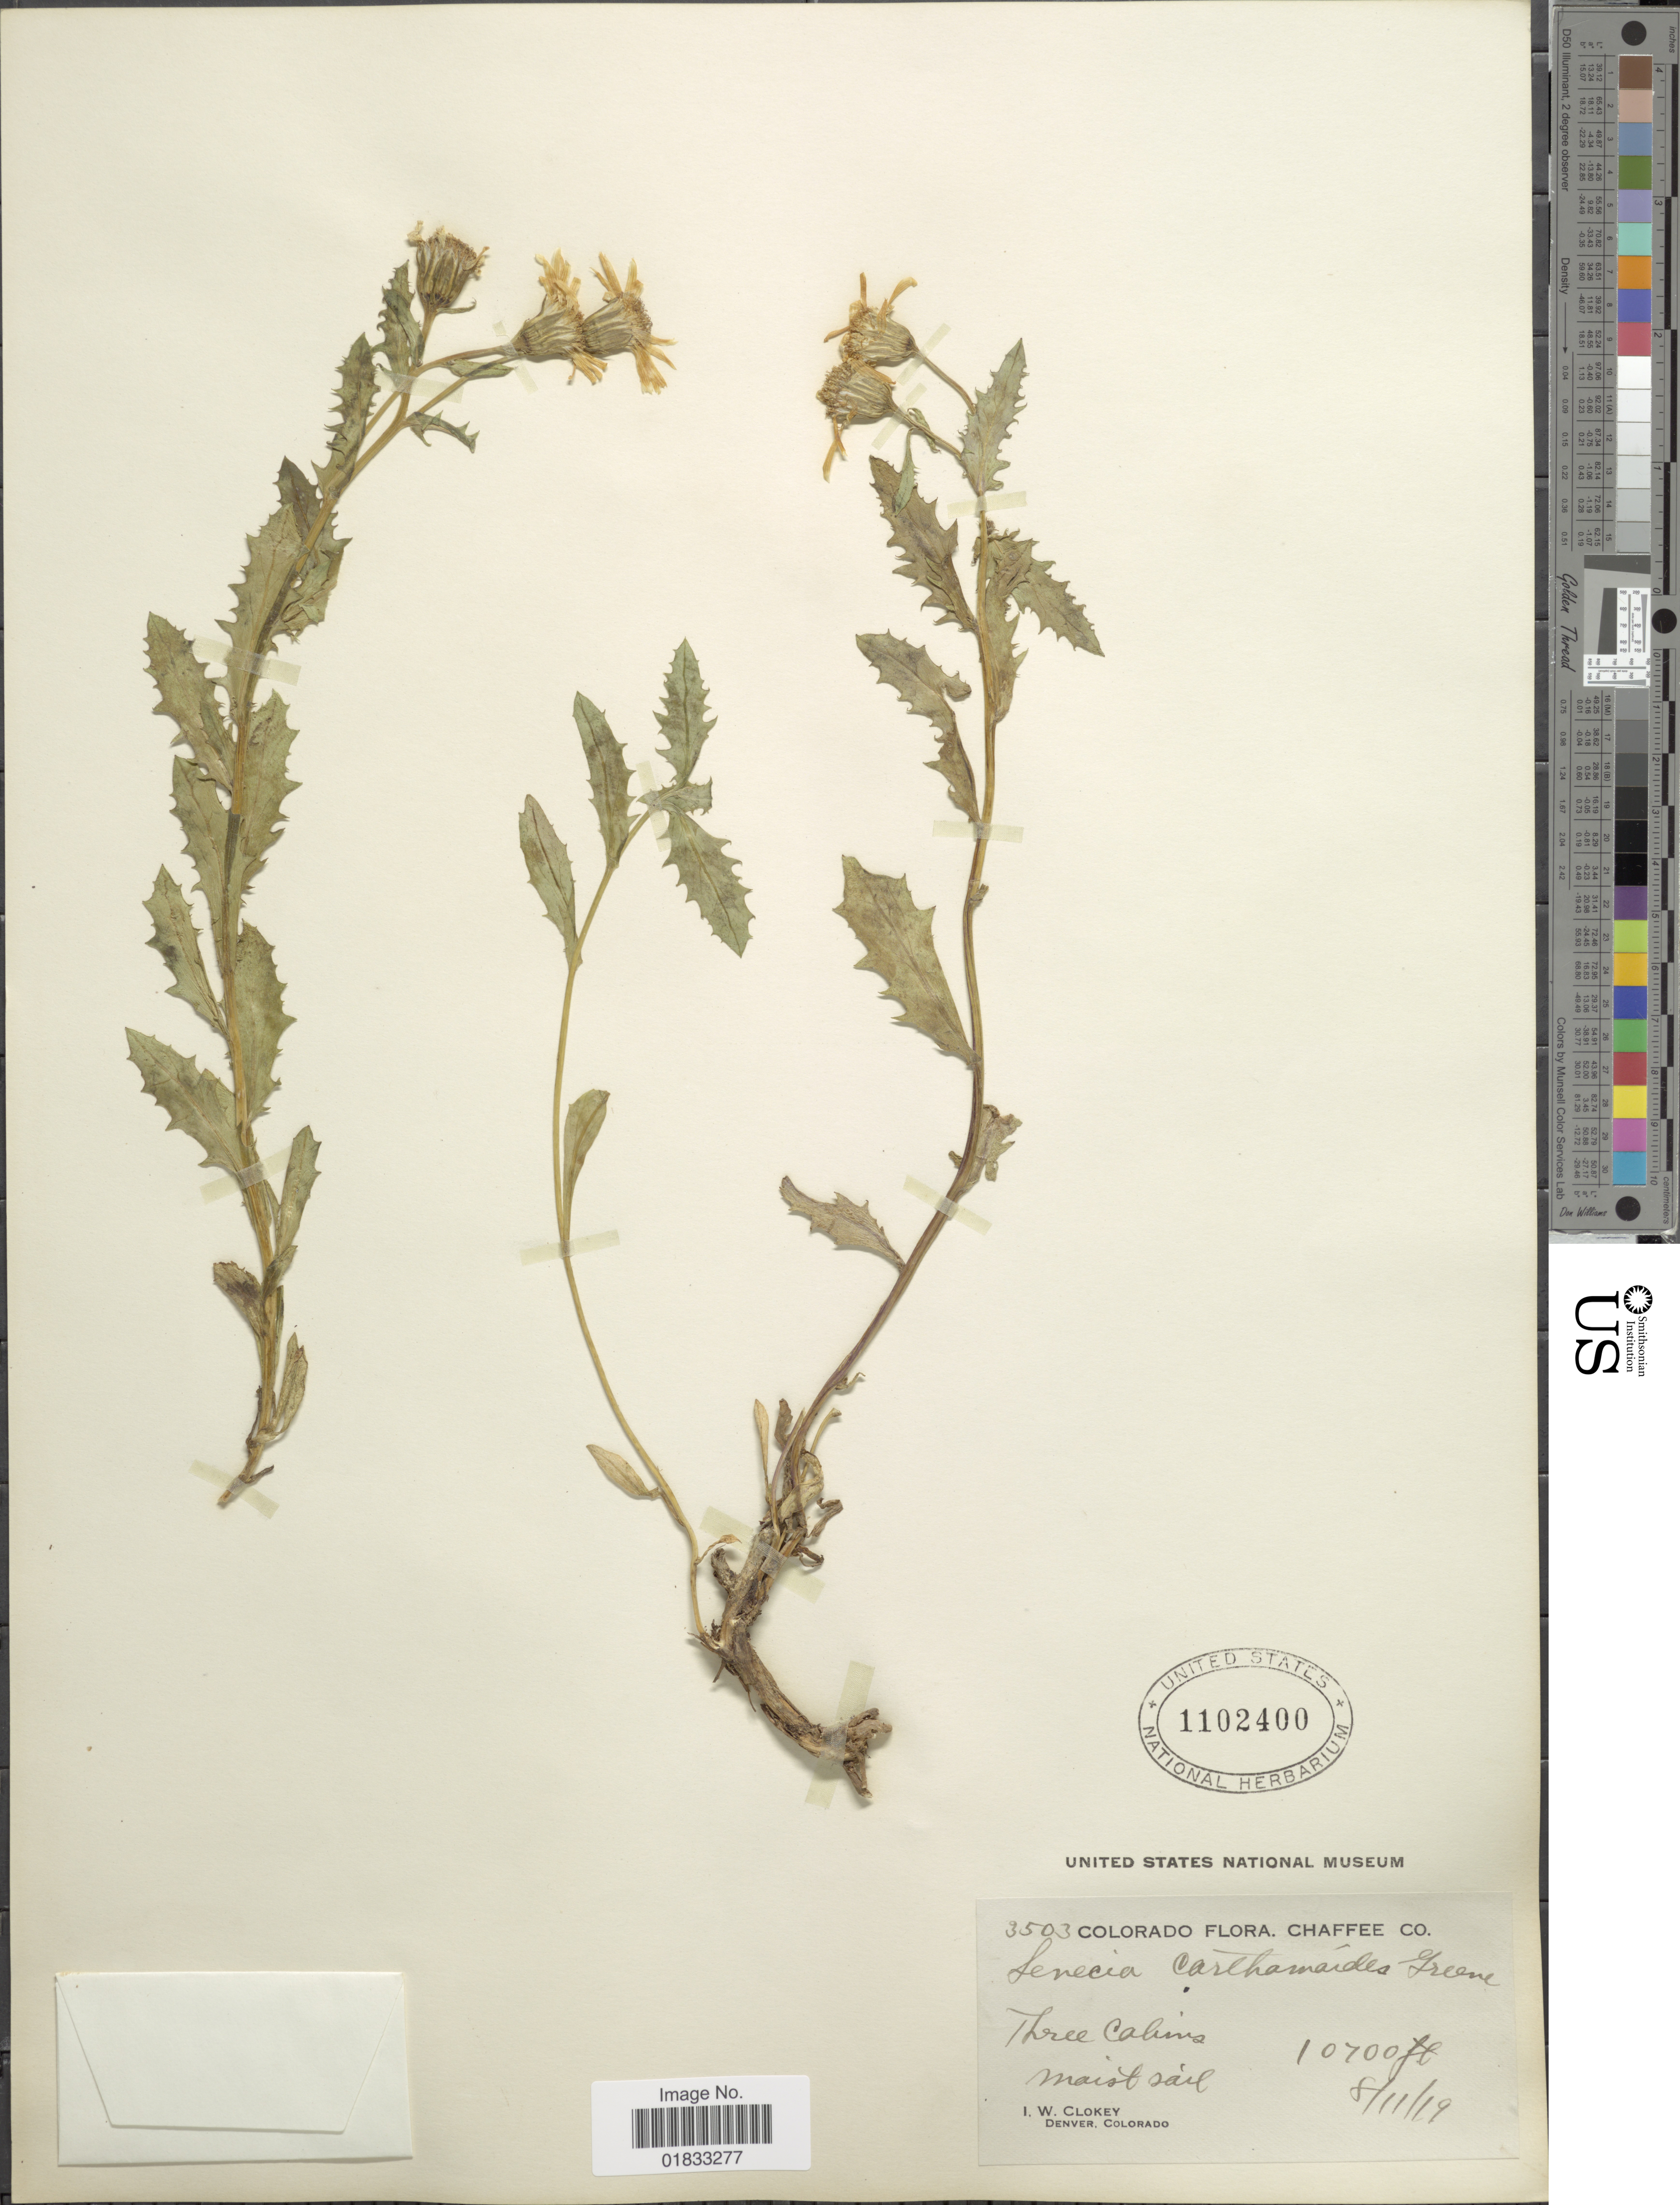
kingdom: Plantae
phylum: Tracheophyta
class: Magnoliopsida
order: Asterales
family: Asteraceae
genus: Senecio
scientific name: Senecio fremontii var. blitoides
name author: (Greene) Cronq.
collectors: I. W. Clokey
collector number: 3503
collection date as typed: Transcribed d/m/y: 11/8/19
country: United States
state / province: Colorado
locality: Chaffee Co. Three cabins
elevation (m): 3261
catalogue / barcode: US 1102400